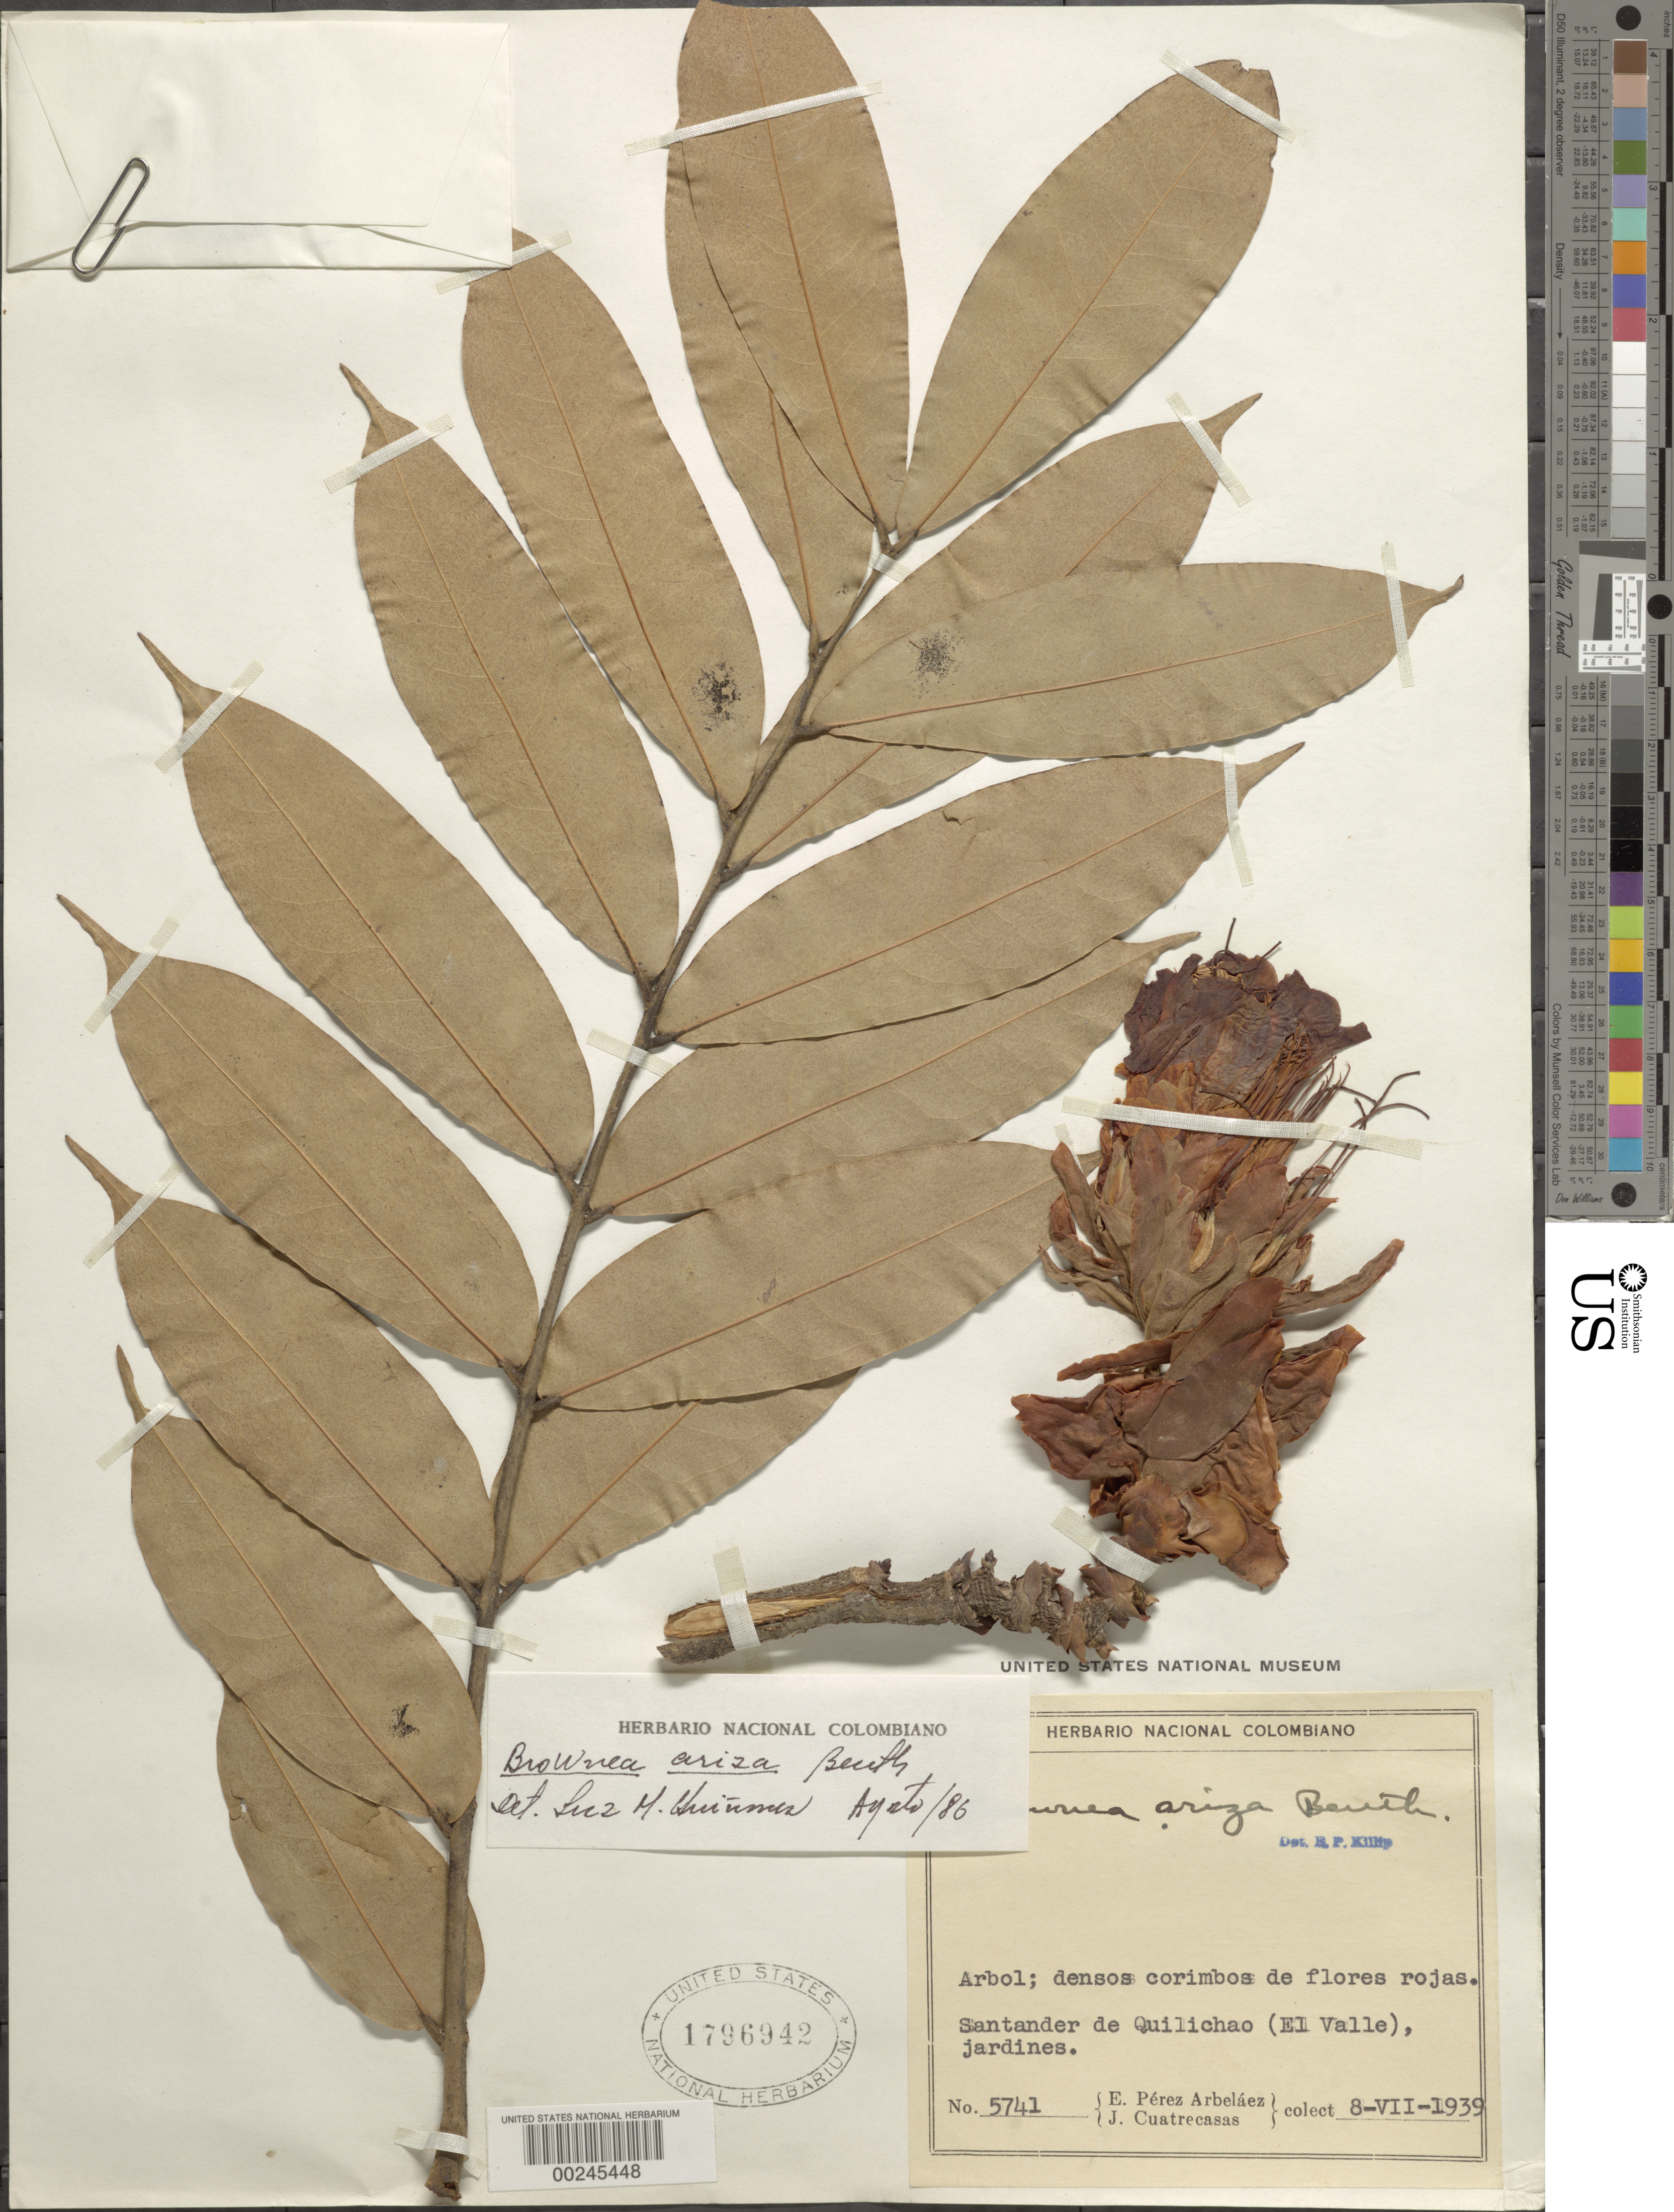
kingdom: Plantae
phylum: Tracheophyta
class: Magnoliopsida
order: Fabales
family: Fabaceae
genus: Brownea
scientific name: Brownea grandiceps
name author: Jacq.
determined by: Santos-Silva, J.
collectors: E. Pérez Arbeláez & J. Cuatrecasas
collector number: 5741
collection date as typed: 08 Jul 1939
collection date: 1939-07-08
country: Colombia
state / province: Valle del Cauca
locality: Santander de quilichao, garden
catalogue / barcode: US 1796942